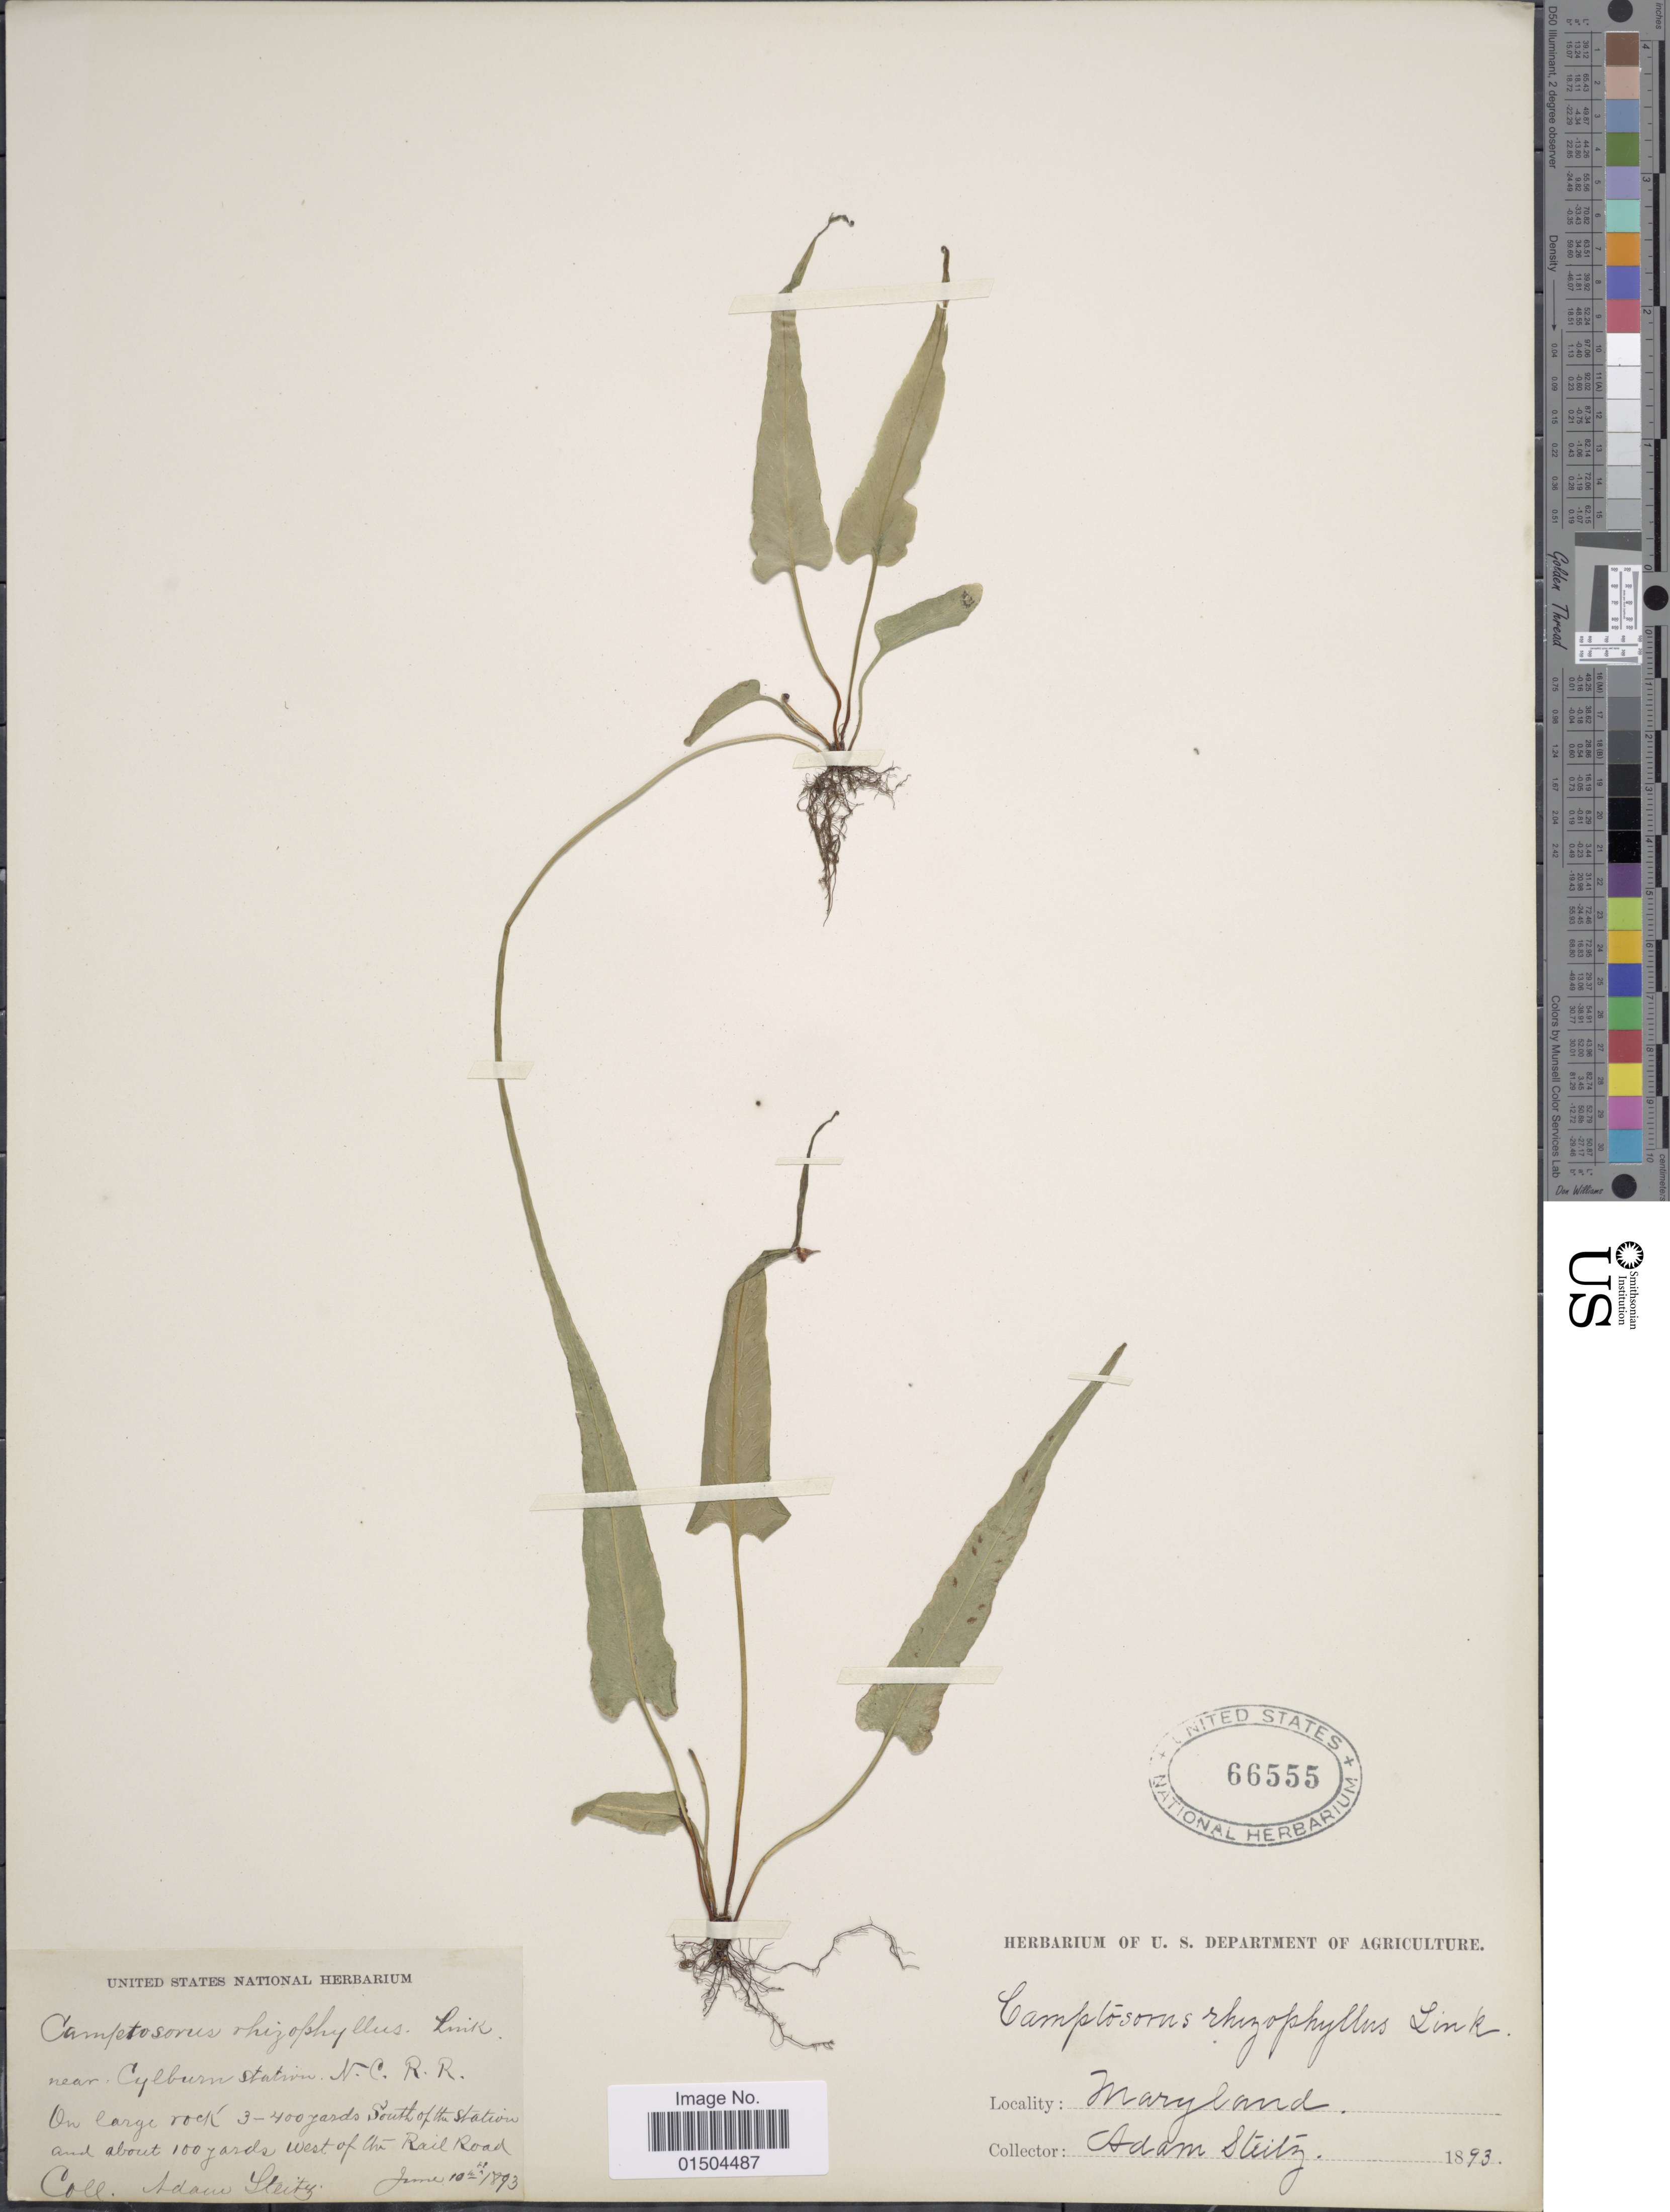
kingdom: Plantae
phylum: Tracheophyta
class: Polypodiopsida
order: Polypodiales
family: Aspleniaceae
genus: Asplenium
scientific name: Asplenium rhizophyllum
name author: L.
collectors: A. Steitz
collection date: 1893-06-10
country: United States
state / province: Maryland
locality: South of the Station and about 100 yards west of the Rail Road.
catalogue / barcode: US 66555